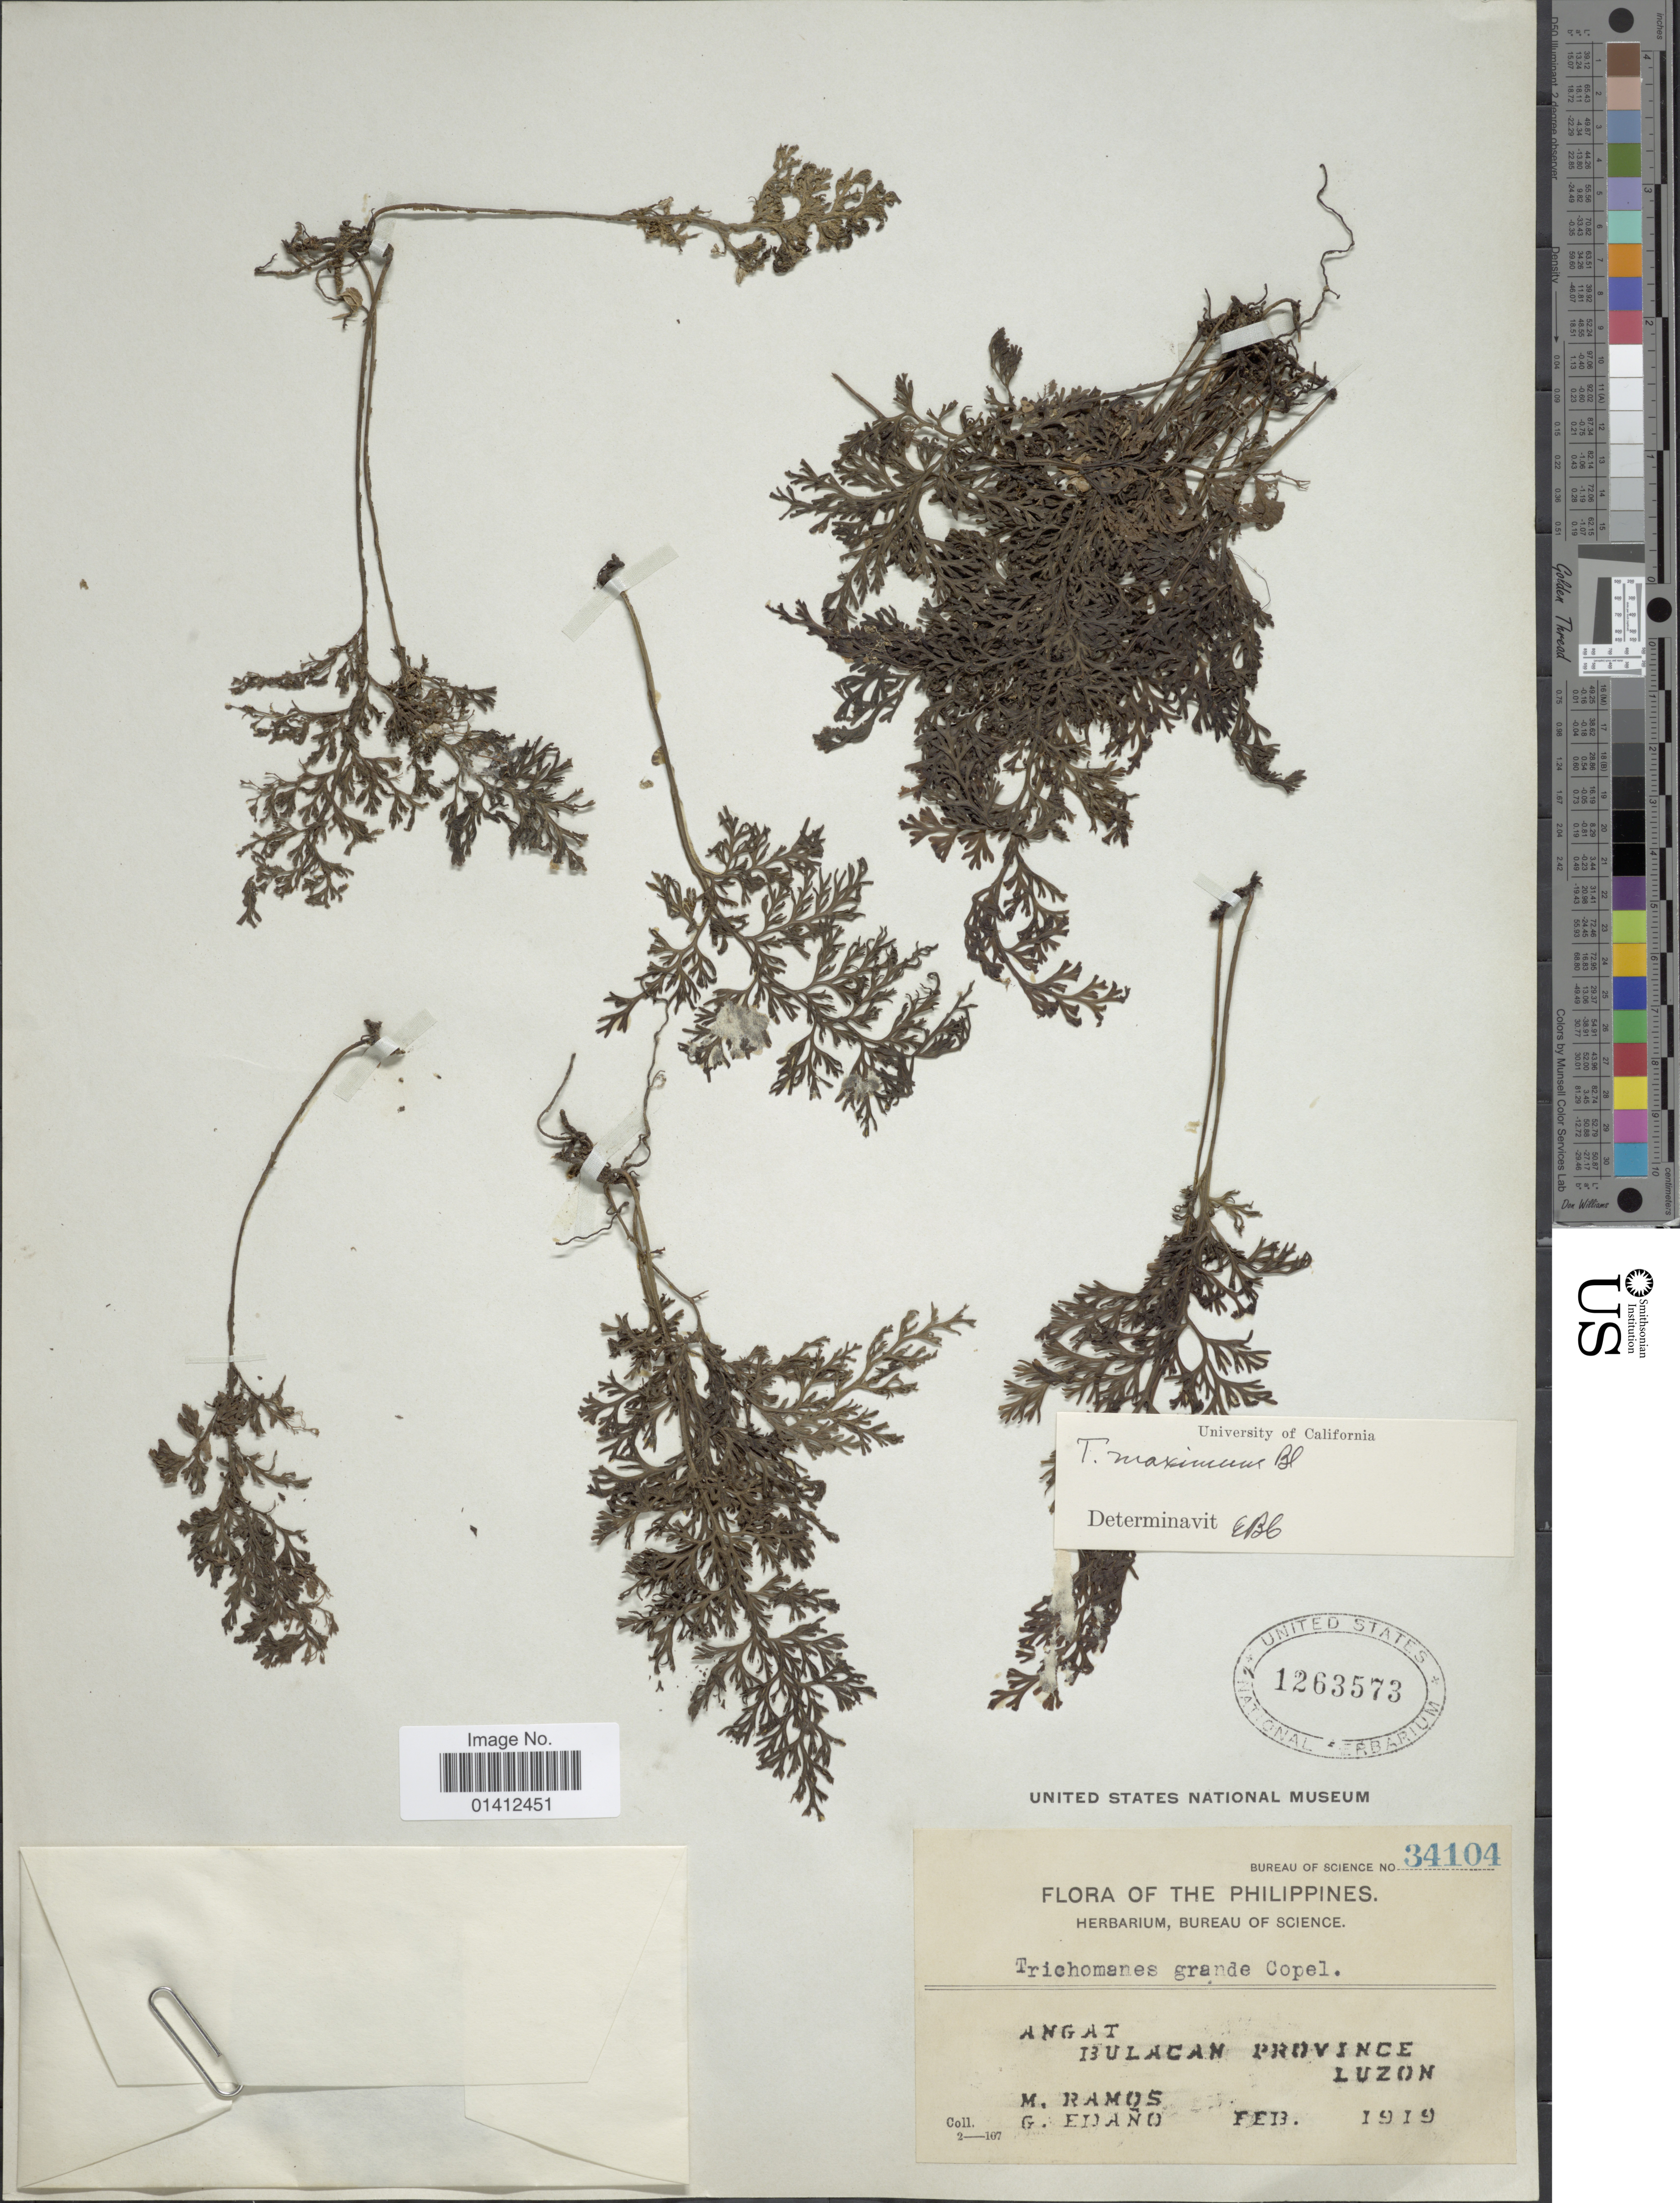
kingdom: Plantae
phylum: Tracheophyta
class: Polypodiopsida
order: Hymenophyllales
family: Hymenophyllaceae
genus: Vandenboschia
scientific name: Vandenboschia maxima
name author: (Blume) Copel.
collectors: M. Ramos & G. Edaño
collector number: Bureau of Science 34104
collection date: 1919-02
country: Philippines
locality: Angat, Bulucan Province, Luzon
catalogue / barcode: US 1263573